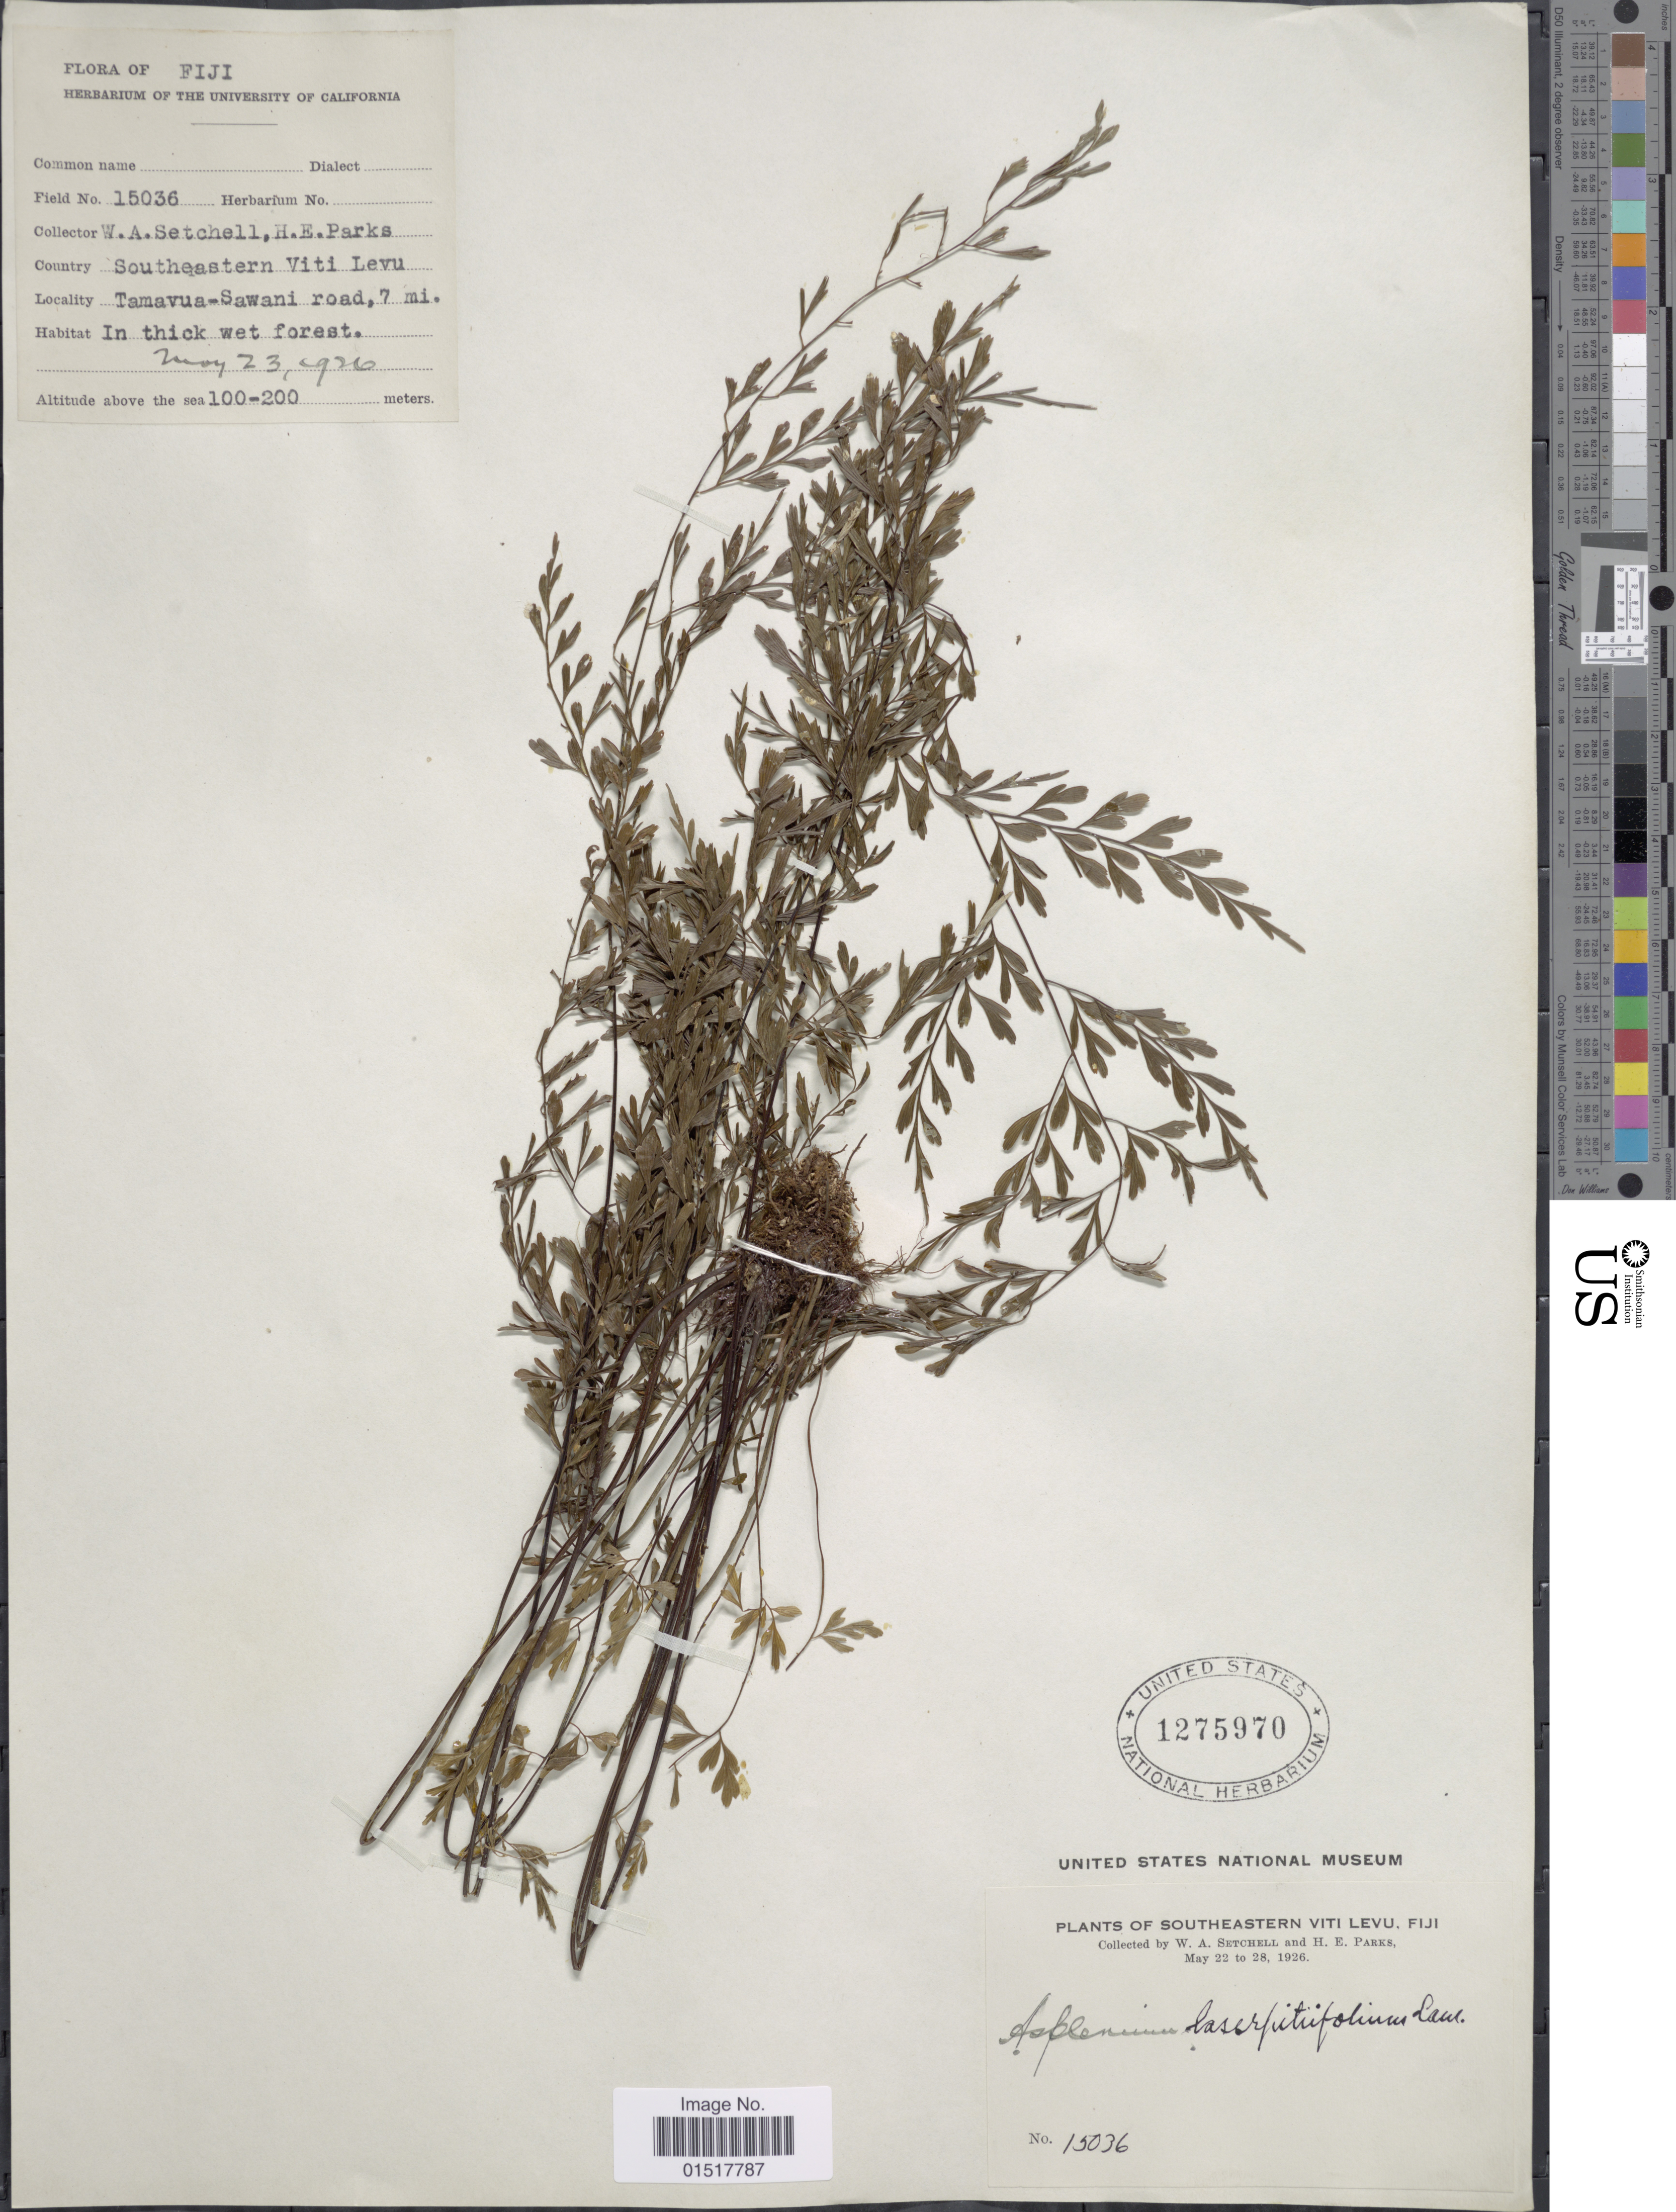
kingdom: Plantae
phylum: Tracheophyta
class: Polypodiopsida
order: Polypodiales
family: Aspleniaceae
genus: Asplenium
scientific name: Asplenium laserpitiifolium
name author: Lam.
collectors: W. Setchell & H. E. Parks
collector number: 15036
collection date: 1926-05-23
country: Fiji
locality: Country Southeastern Viti Levu. Tamavua-Sawani road, 7 mi.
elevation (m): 100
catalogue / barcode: US 1275970